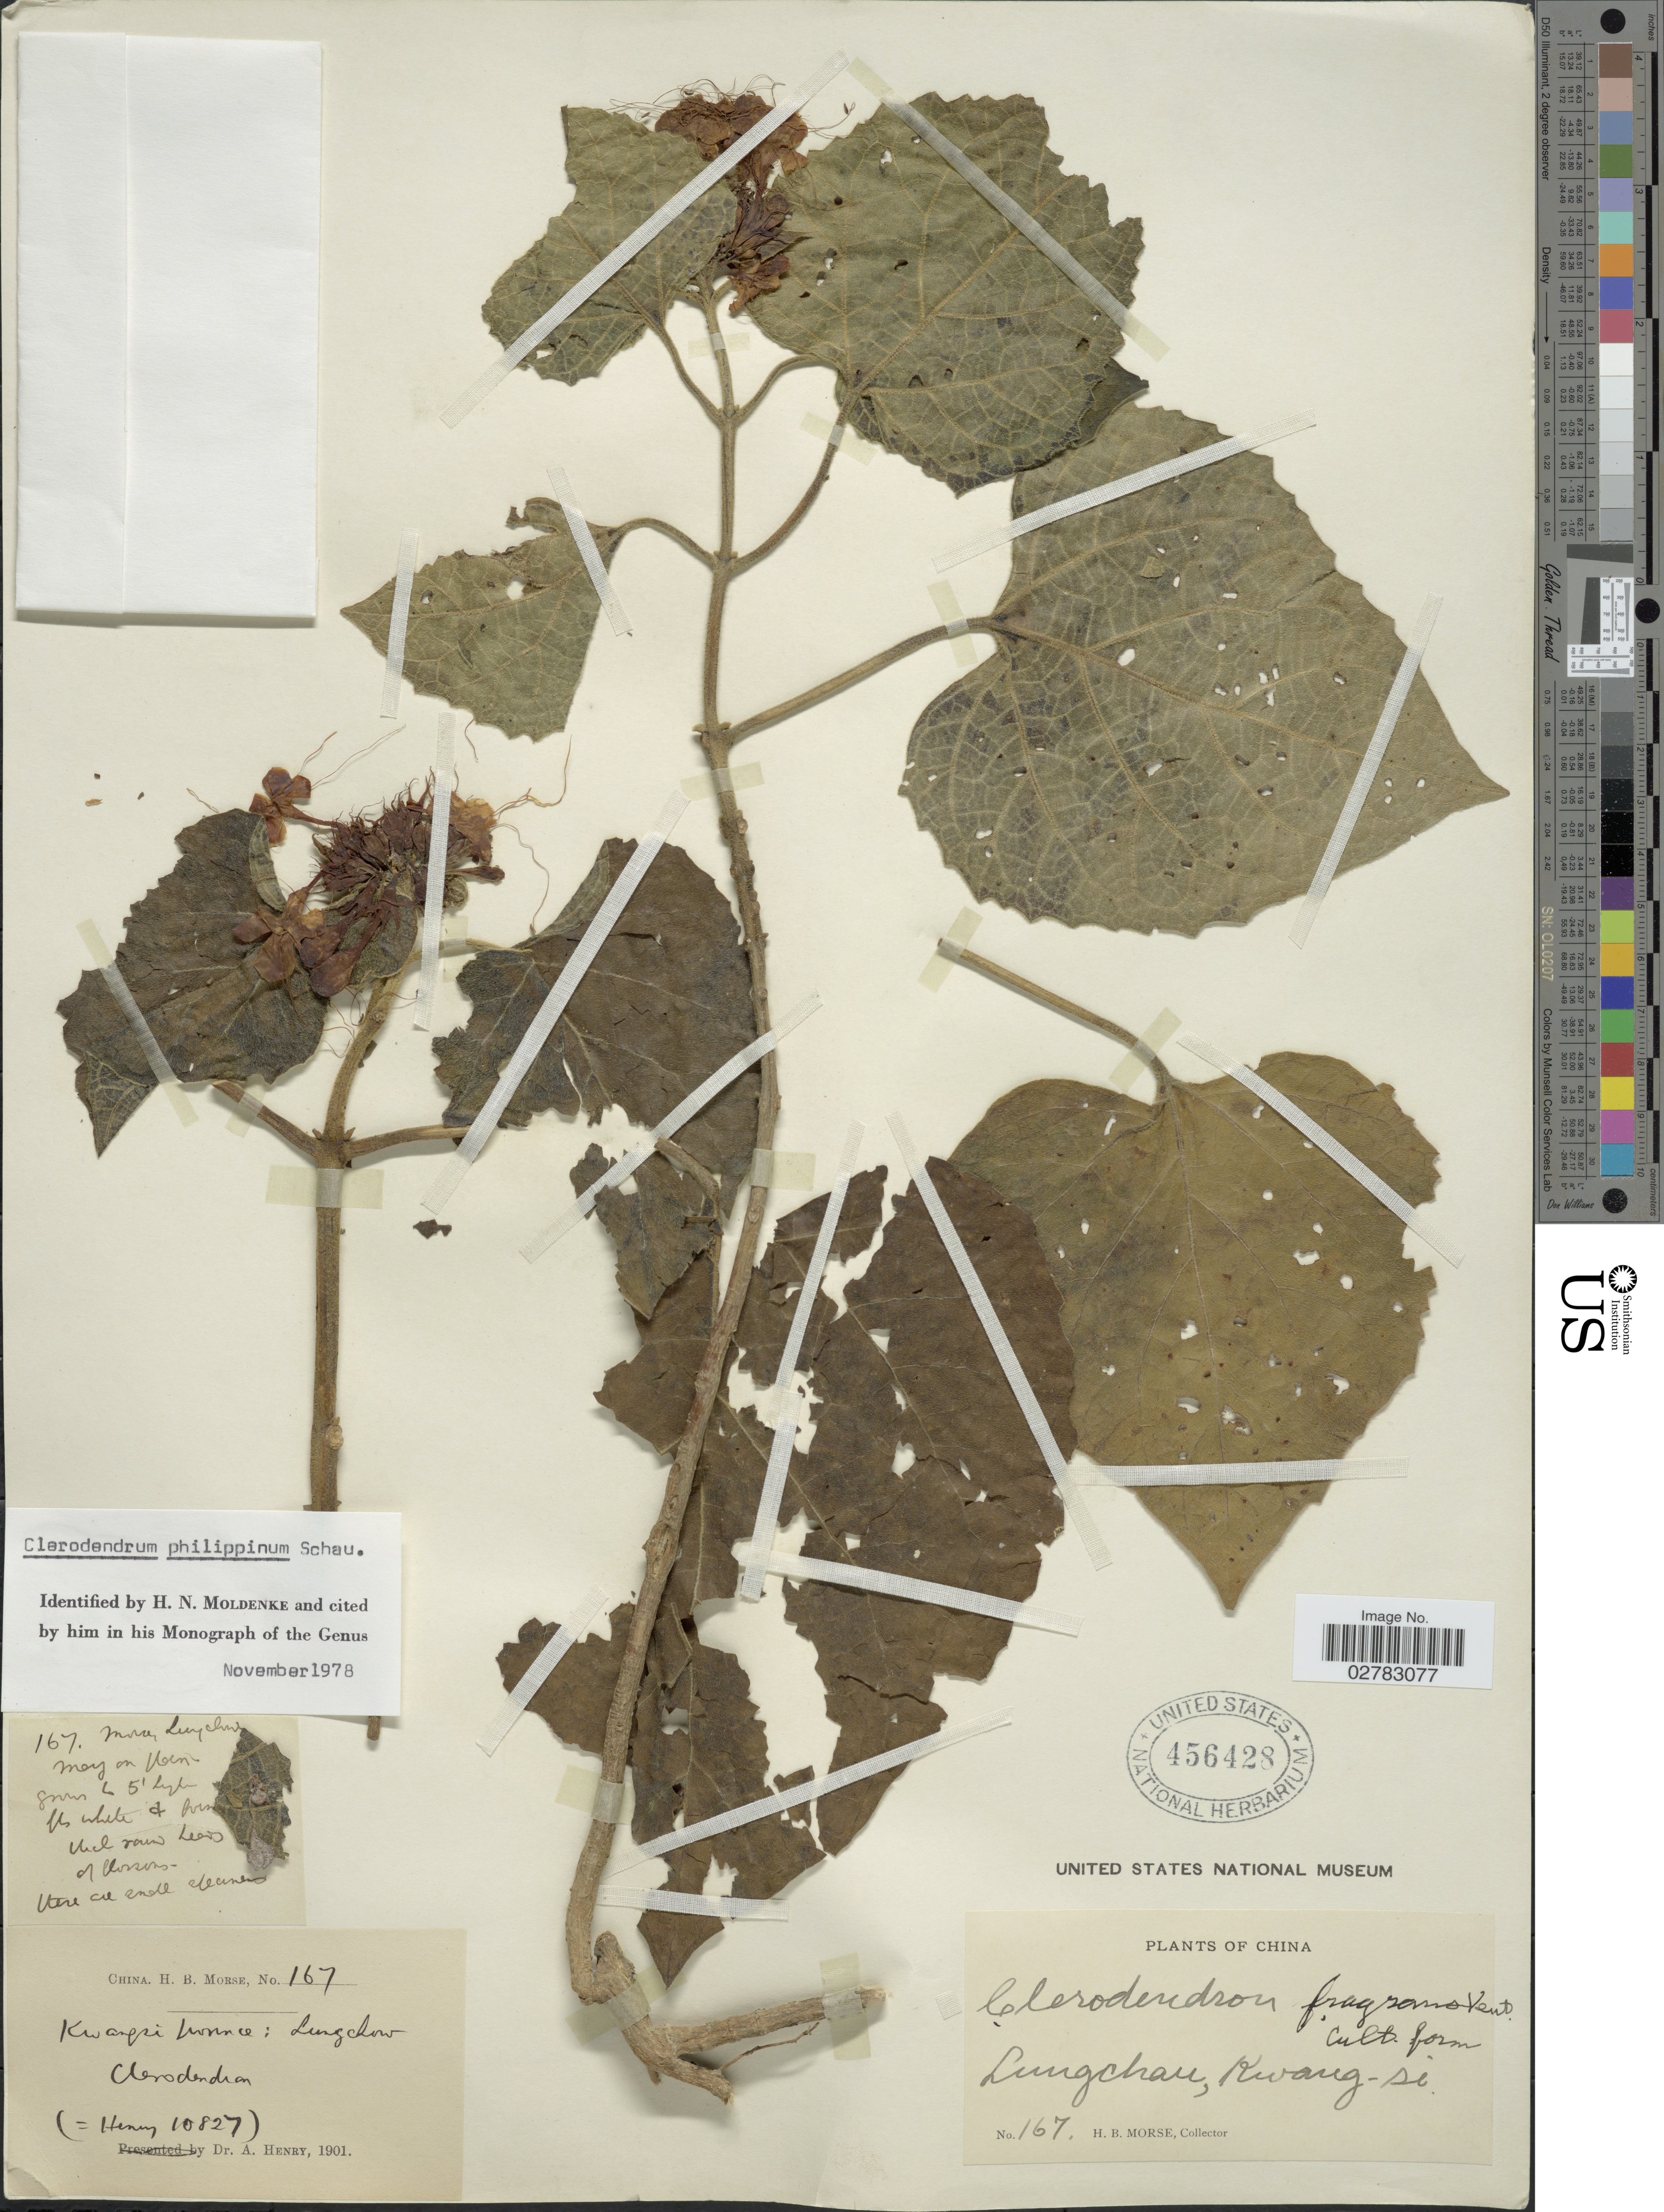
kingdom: Plantae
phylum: Tracheophyta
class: Magnoliopsida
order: Lamiales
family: Lamiaceae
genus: Clerodendrum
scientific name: Clerodendrum philippinum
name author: Schauer in DC.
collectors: H. Morse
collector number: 167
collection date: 1901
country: China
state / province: Guangxi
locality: Lungchau, Kwang-si.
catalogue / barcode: US 456428